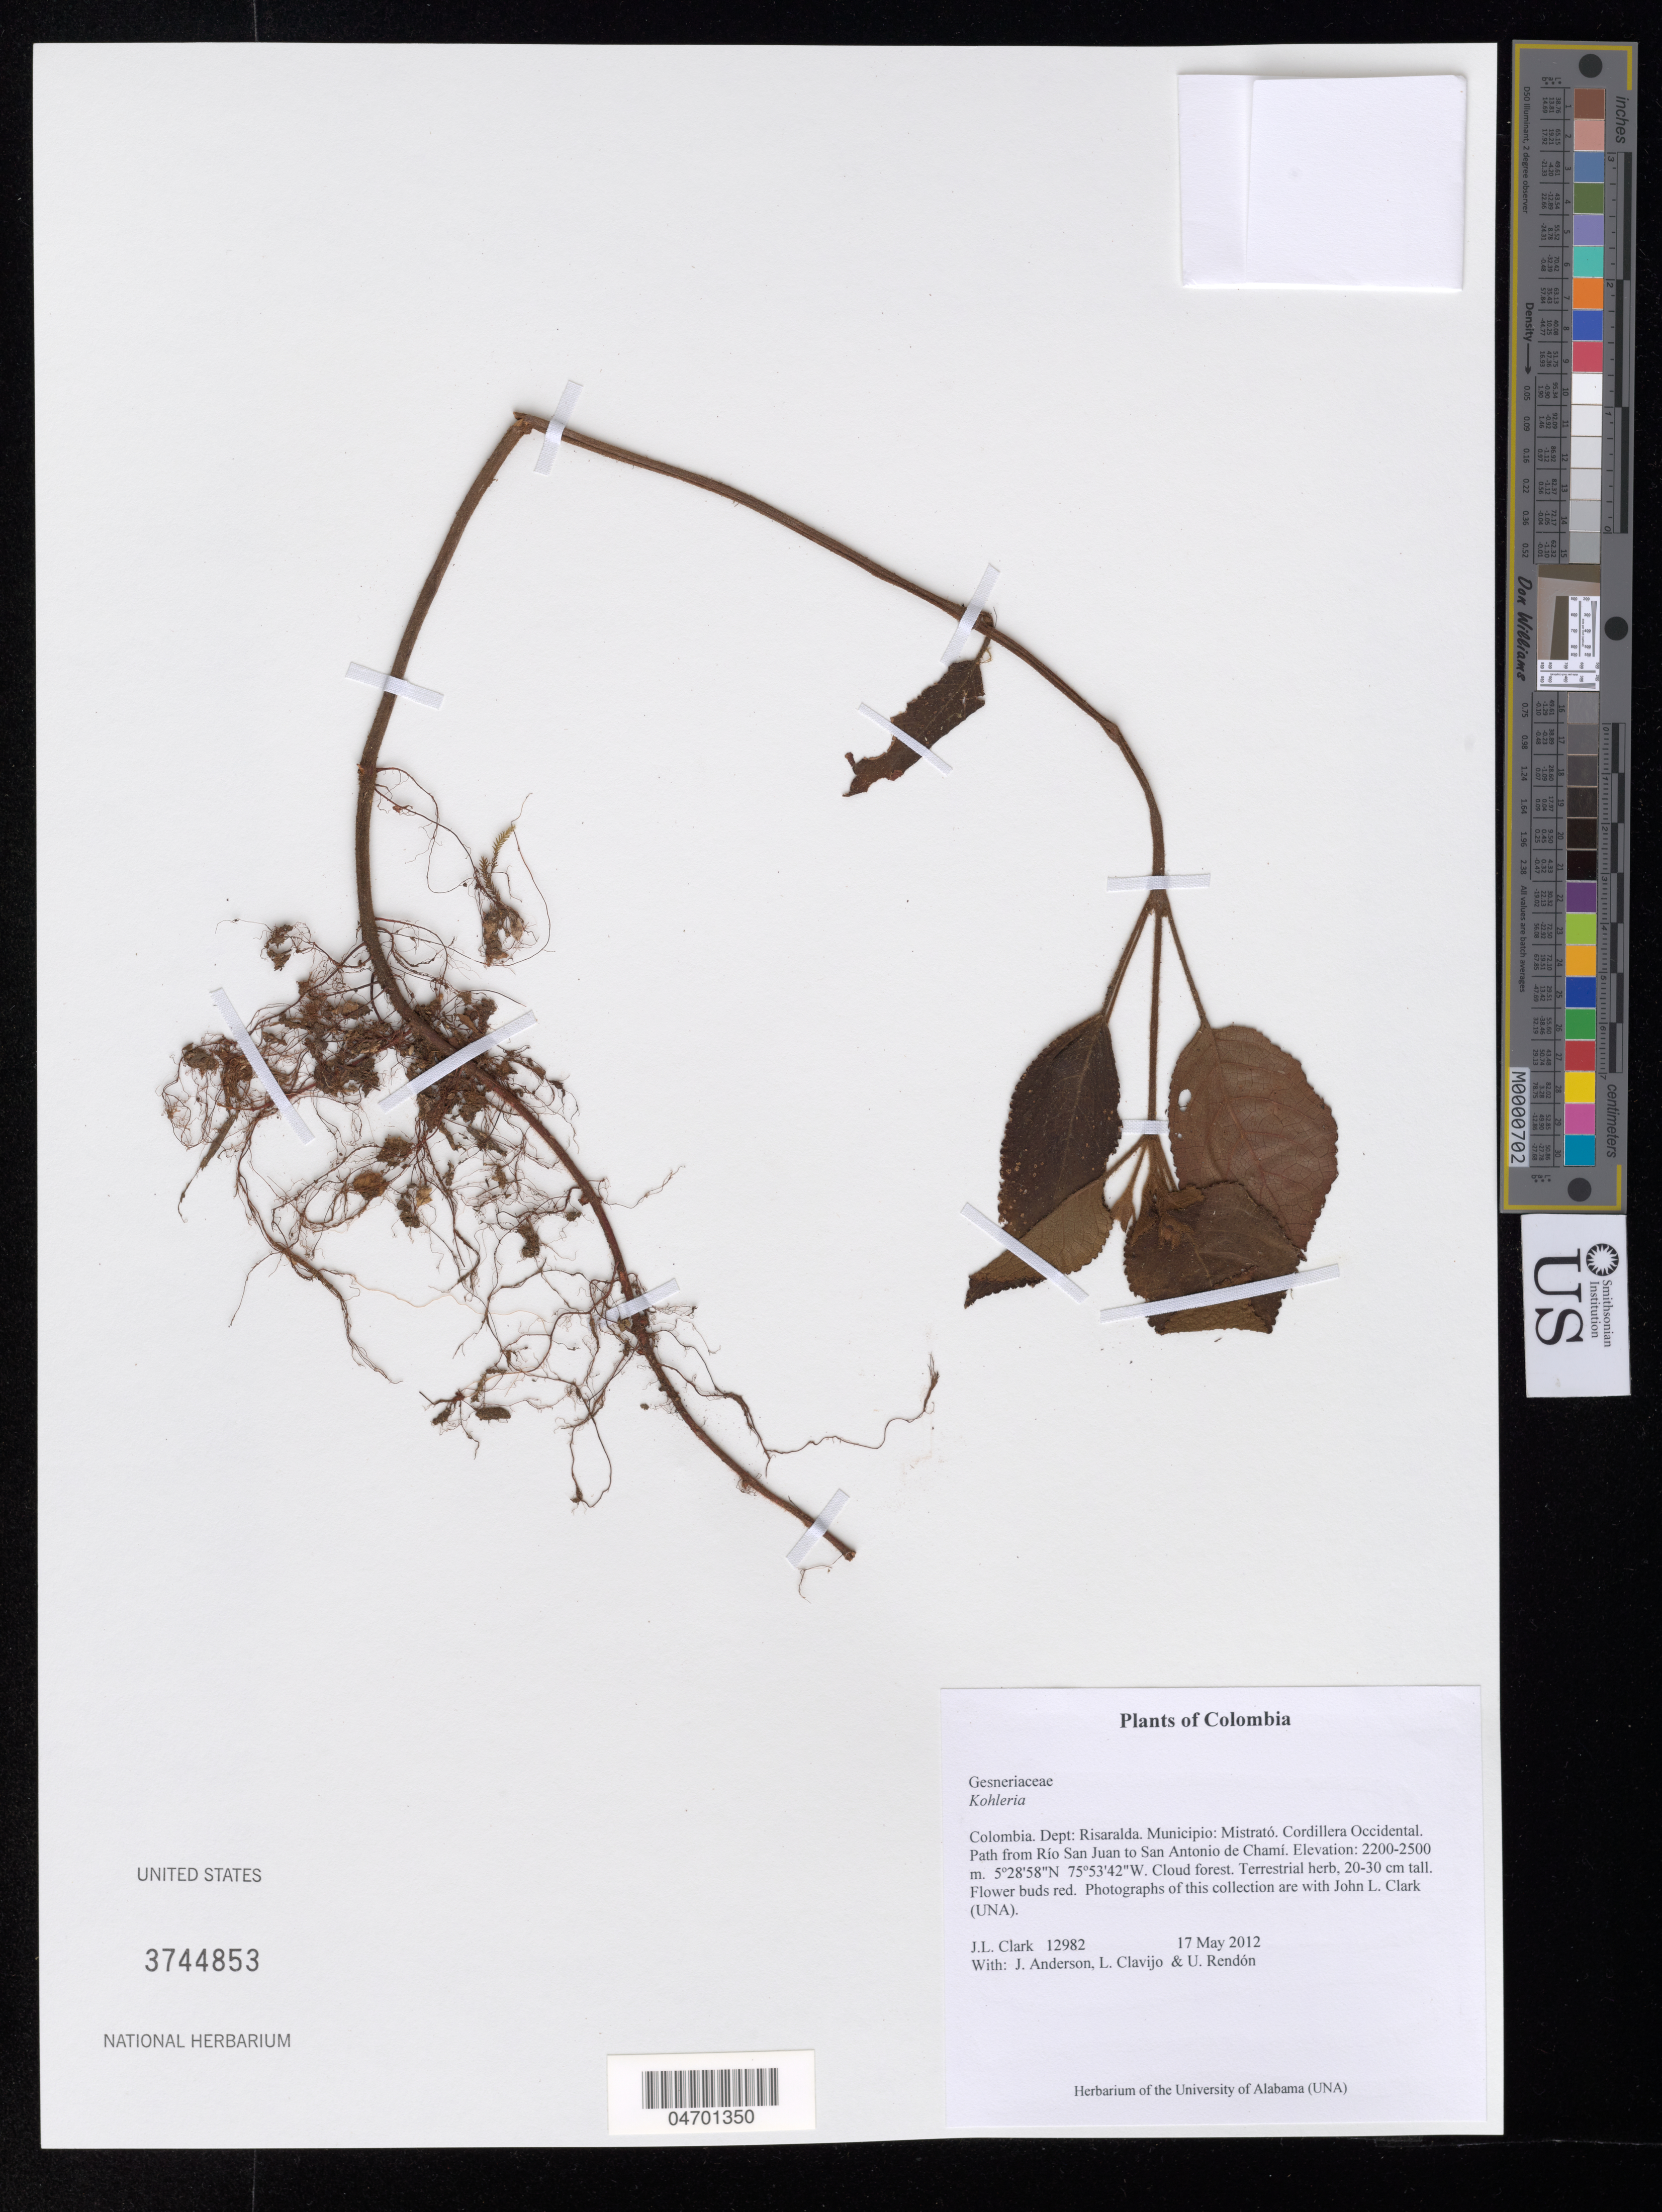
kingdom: Plantae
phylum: Tracheophyta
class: Magnoliopsida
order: Lamiales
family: Gesneriaceae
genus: Kohleria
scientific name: Kohleria sp.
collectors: J. L. Clark, J. Anderson, L. Clavijo & U. Rendón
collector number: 12982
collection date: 2012-05-17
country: Colombia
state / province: Risaralda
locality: Dept: Risaralda. Municipio: Mistrató. Cordillera Occidental. Path from Río San Juan to San Antonio de Chamí.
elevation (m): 2200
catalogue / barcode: US 3744853